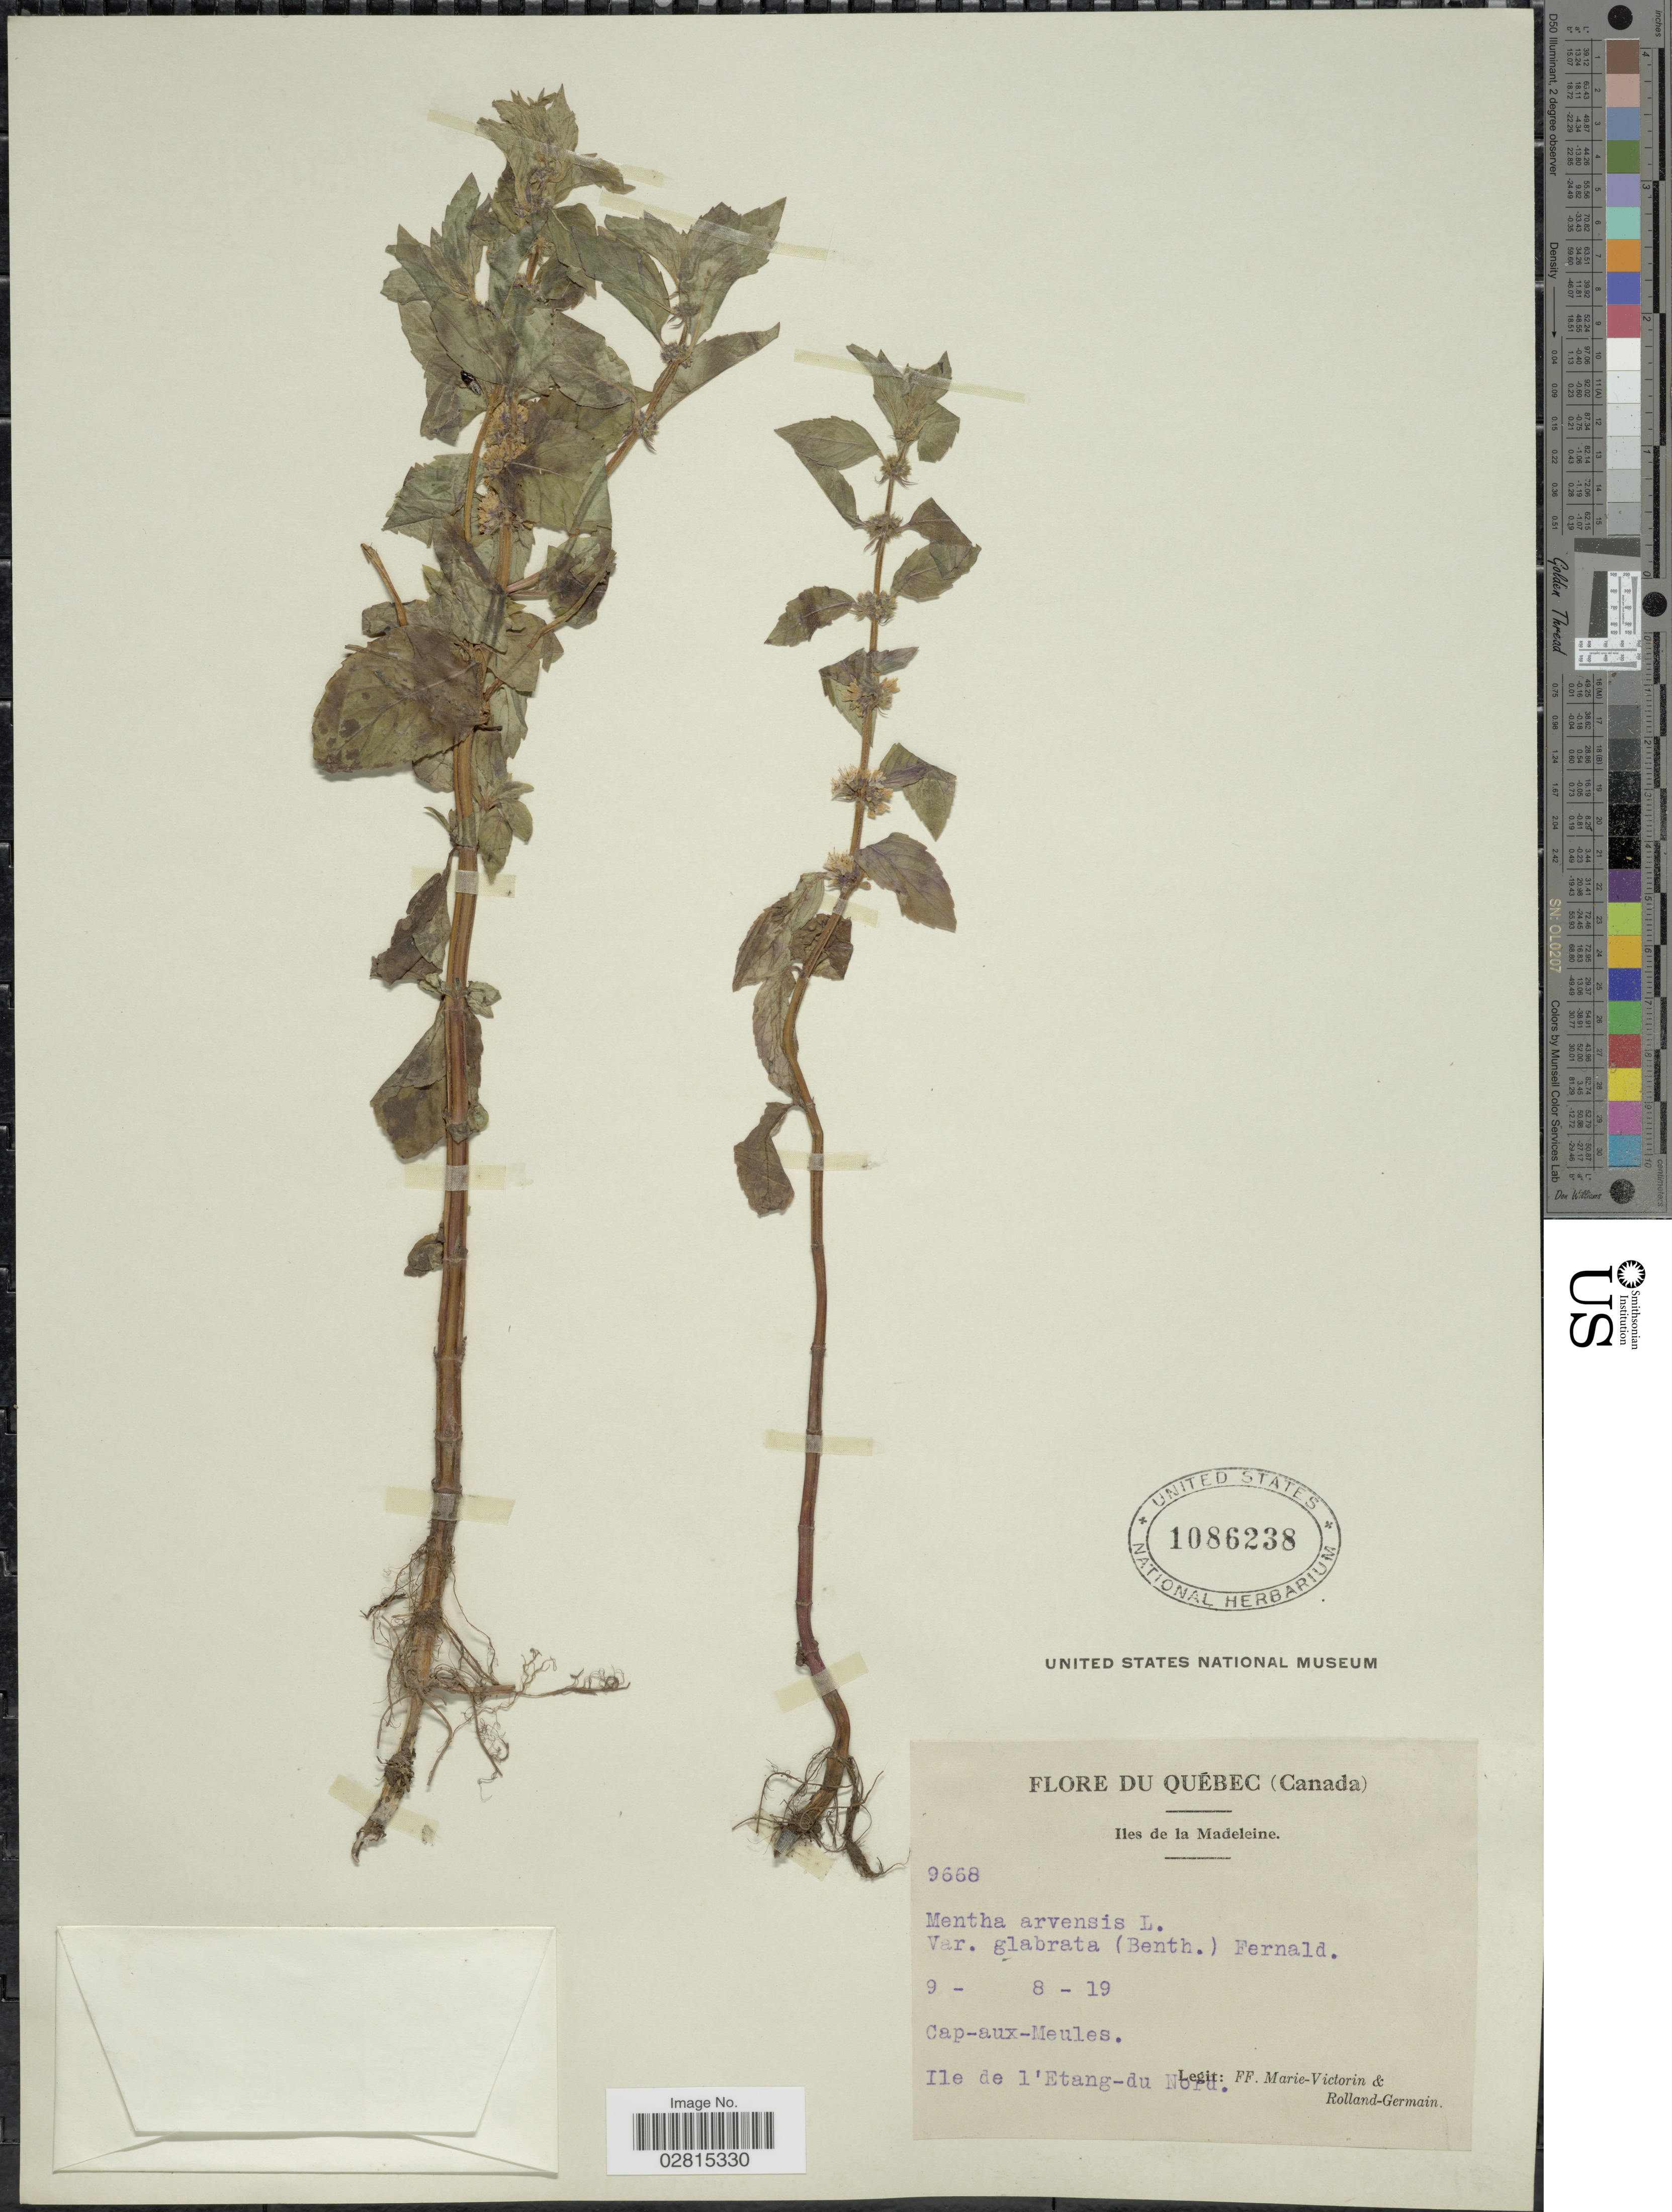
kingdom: Plantae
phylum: Tracheophyta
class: Magnoliopsida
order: Lamiales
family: Lamiaceae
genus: Mentha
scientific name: Mentha canadensis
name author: L.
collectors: F. Marie-Victorin & Rolland-Germain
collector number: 9668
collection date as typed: Transcribed d/m/y: 8/9/19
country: Canada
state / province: Quebec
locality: Iles de la Madeleine. Cap-aux-Meules. Ile de l'Etang-du Nord.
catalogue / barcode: US 1086238